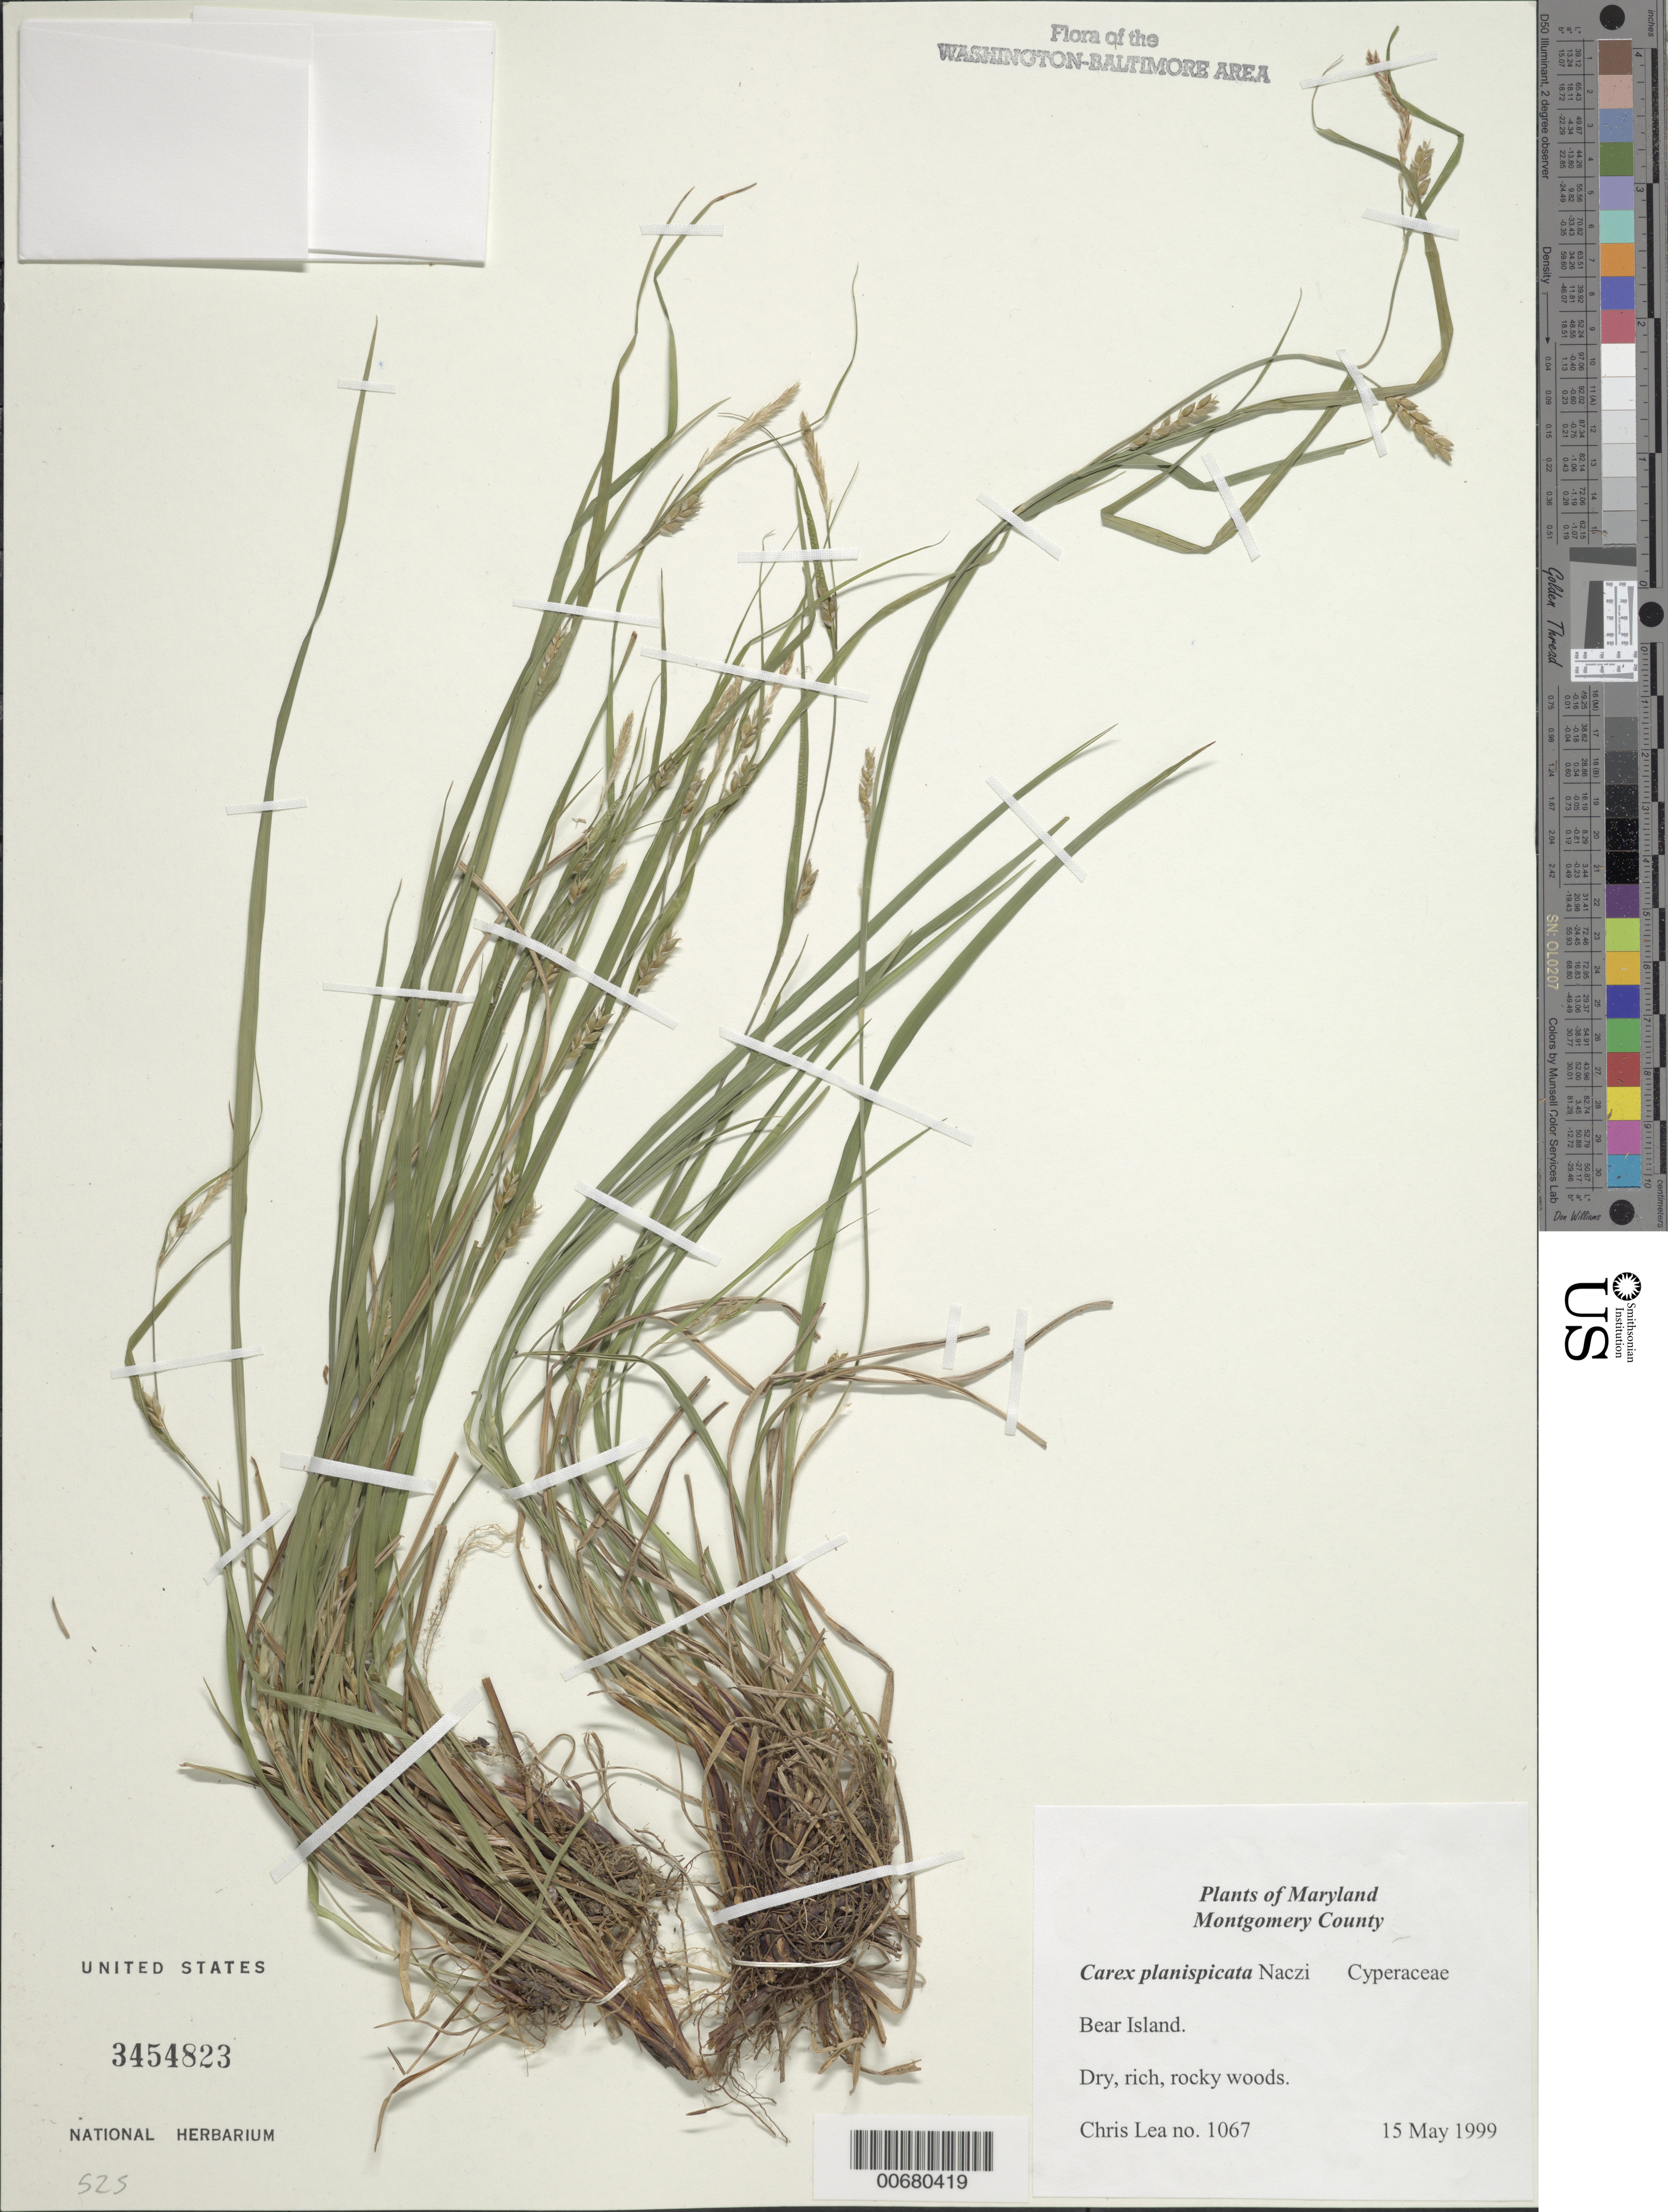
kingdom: Plantae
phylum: Tracheophyta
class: Liliopsida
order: Poales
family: Cyperaceae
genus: Carex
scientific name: Carex planispicata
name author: Naczi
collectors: C. Lea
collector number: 1067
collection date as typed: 15 May 1999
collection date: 1999-05-15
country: United States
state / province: District of Columbia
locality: Bear Island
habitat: Dry, rich, rocky woods.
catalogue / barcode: US 3454823